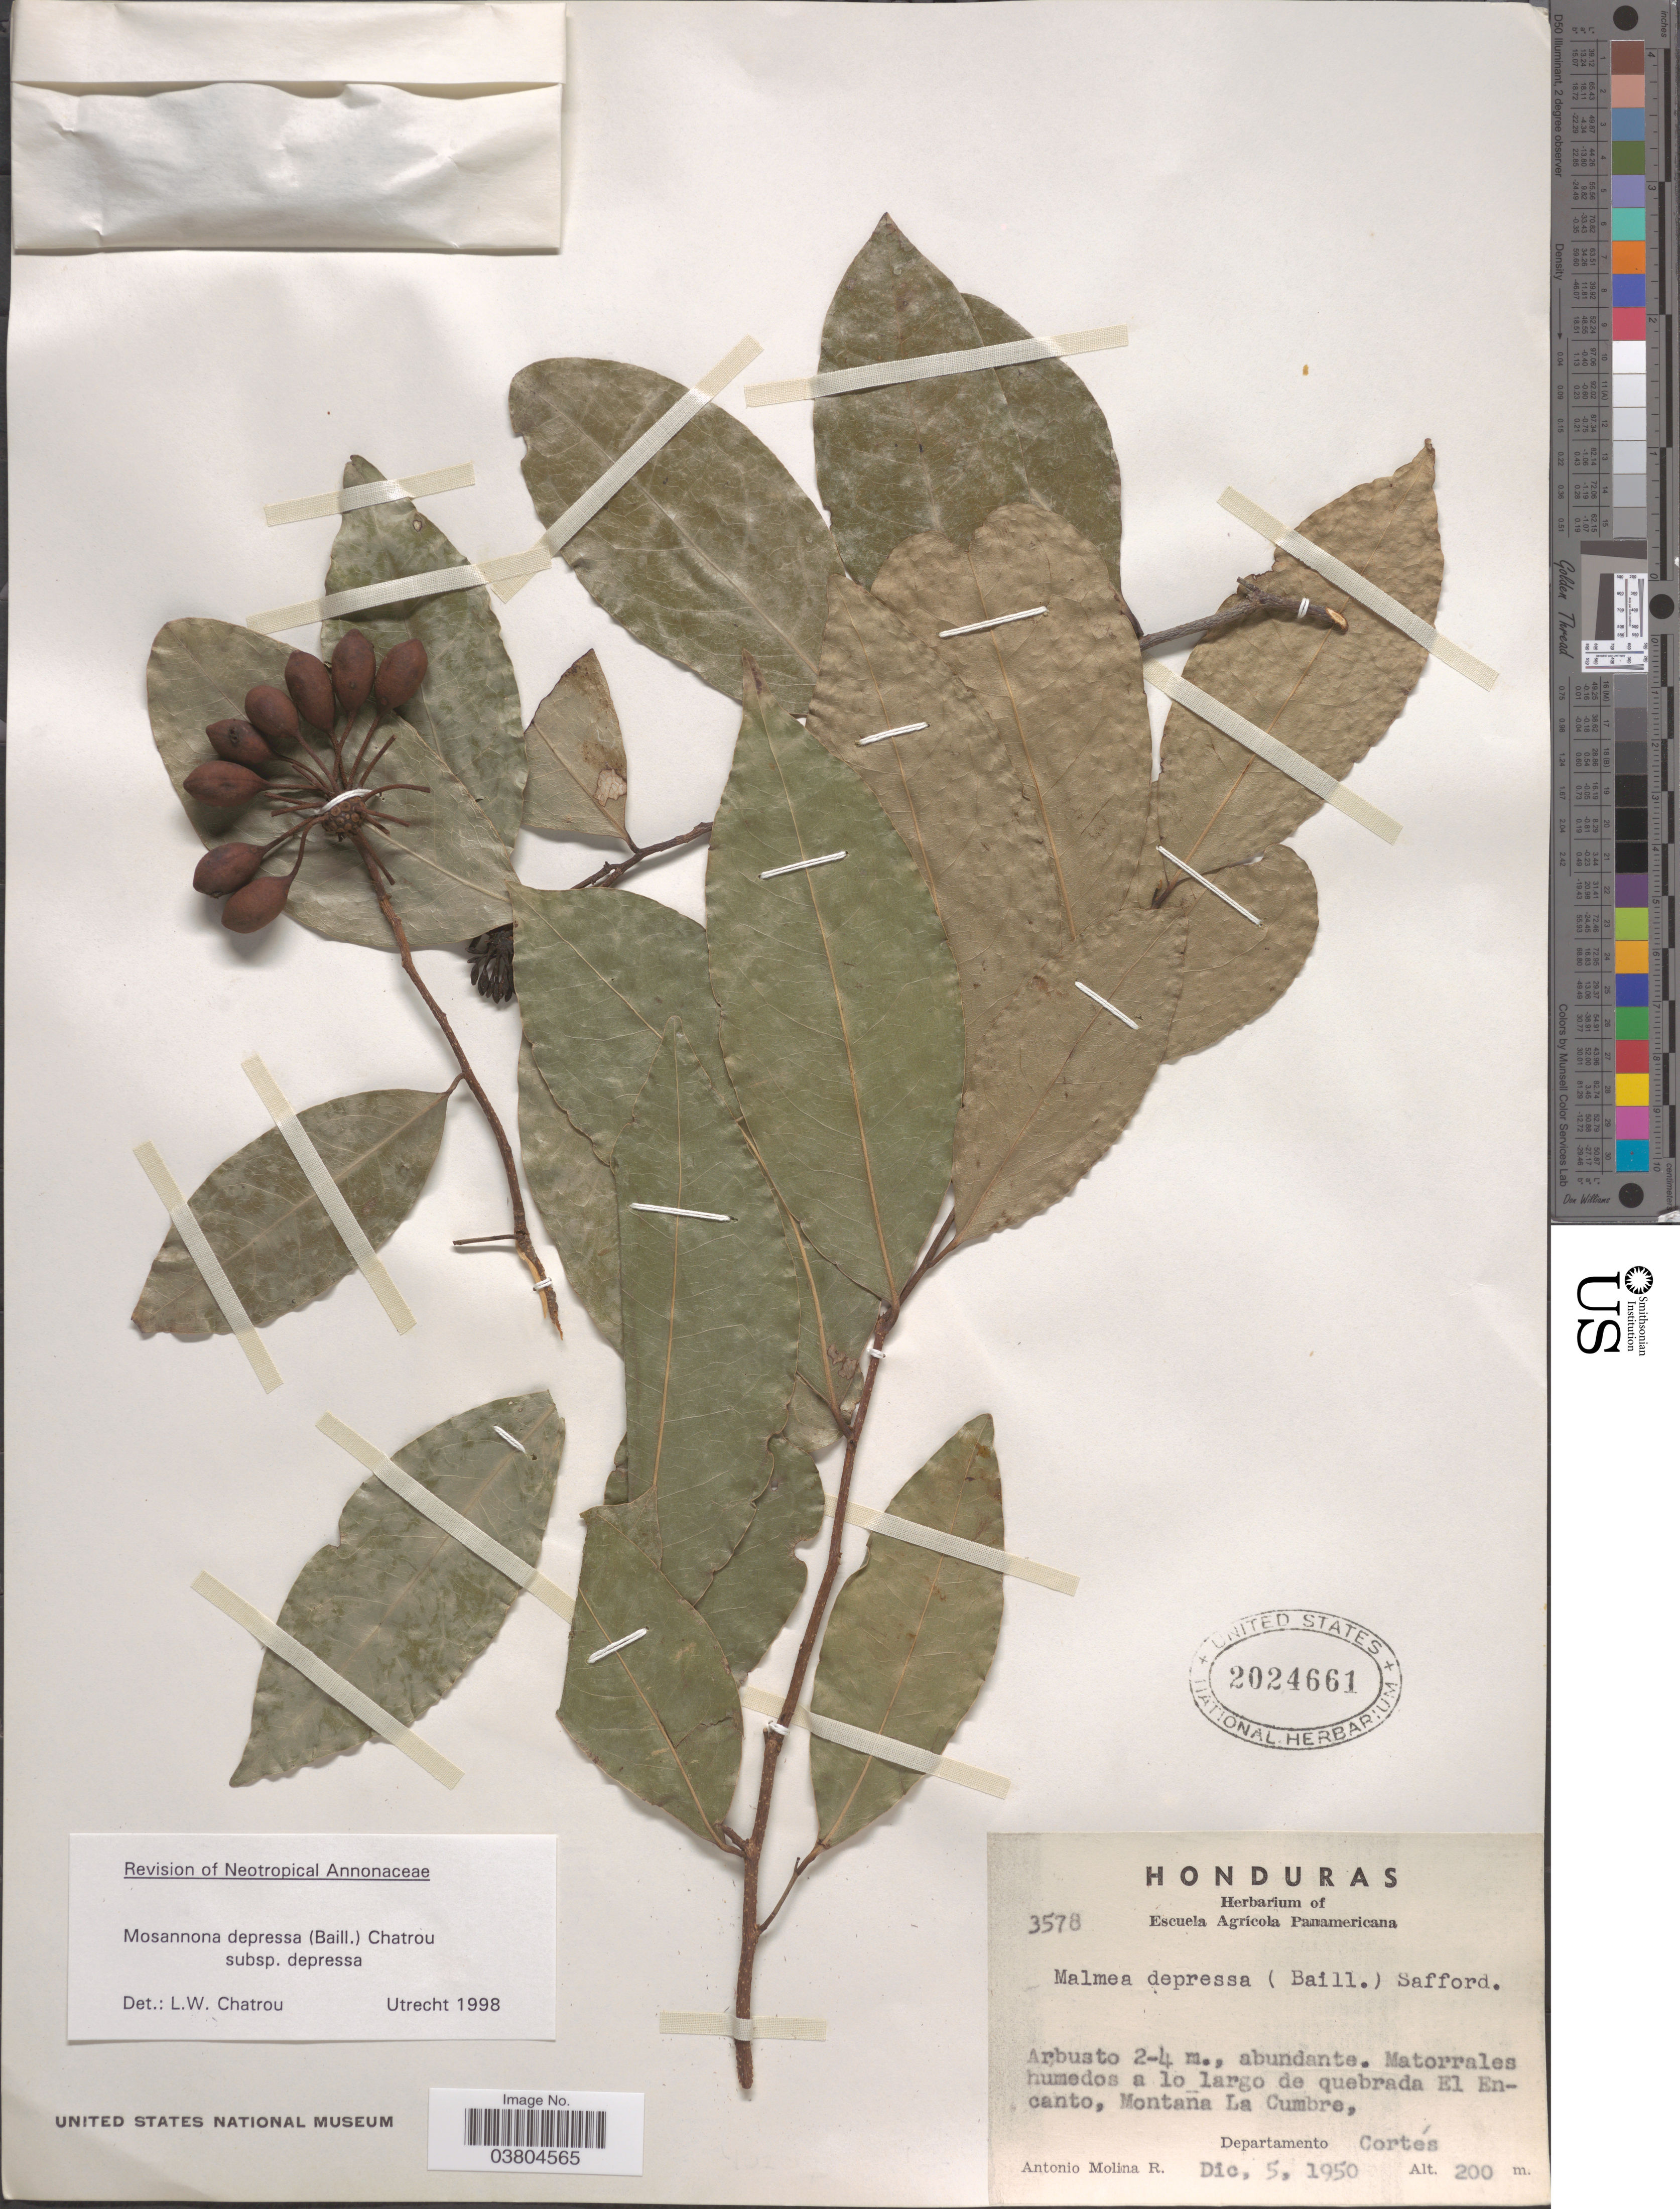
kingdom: Plantae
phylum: Tracheophyta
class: Magnoliopsida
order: Magnoliales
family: Annonaceae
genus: Mosannona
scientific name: Mosannona depressa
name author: (Baill.) Chatrou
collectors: A. Molina R.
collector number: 3578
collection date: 1950-12-05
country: Honduras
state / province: Cortes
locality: Matorrales humedos a lo largo de quebrada El Encanto, Montana La Cumbre, Departamento Cortés.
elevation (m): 200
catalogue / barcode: US 2024661